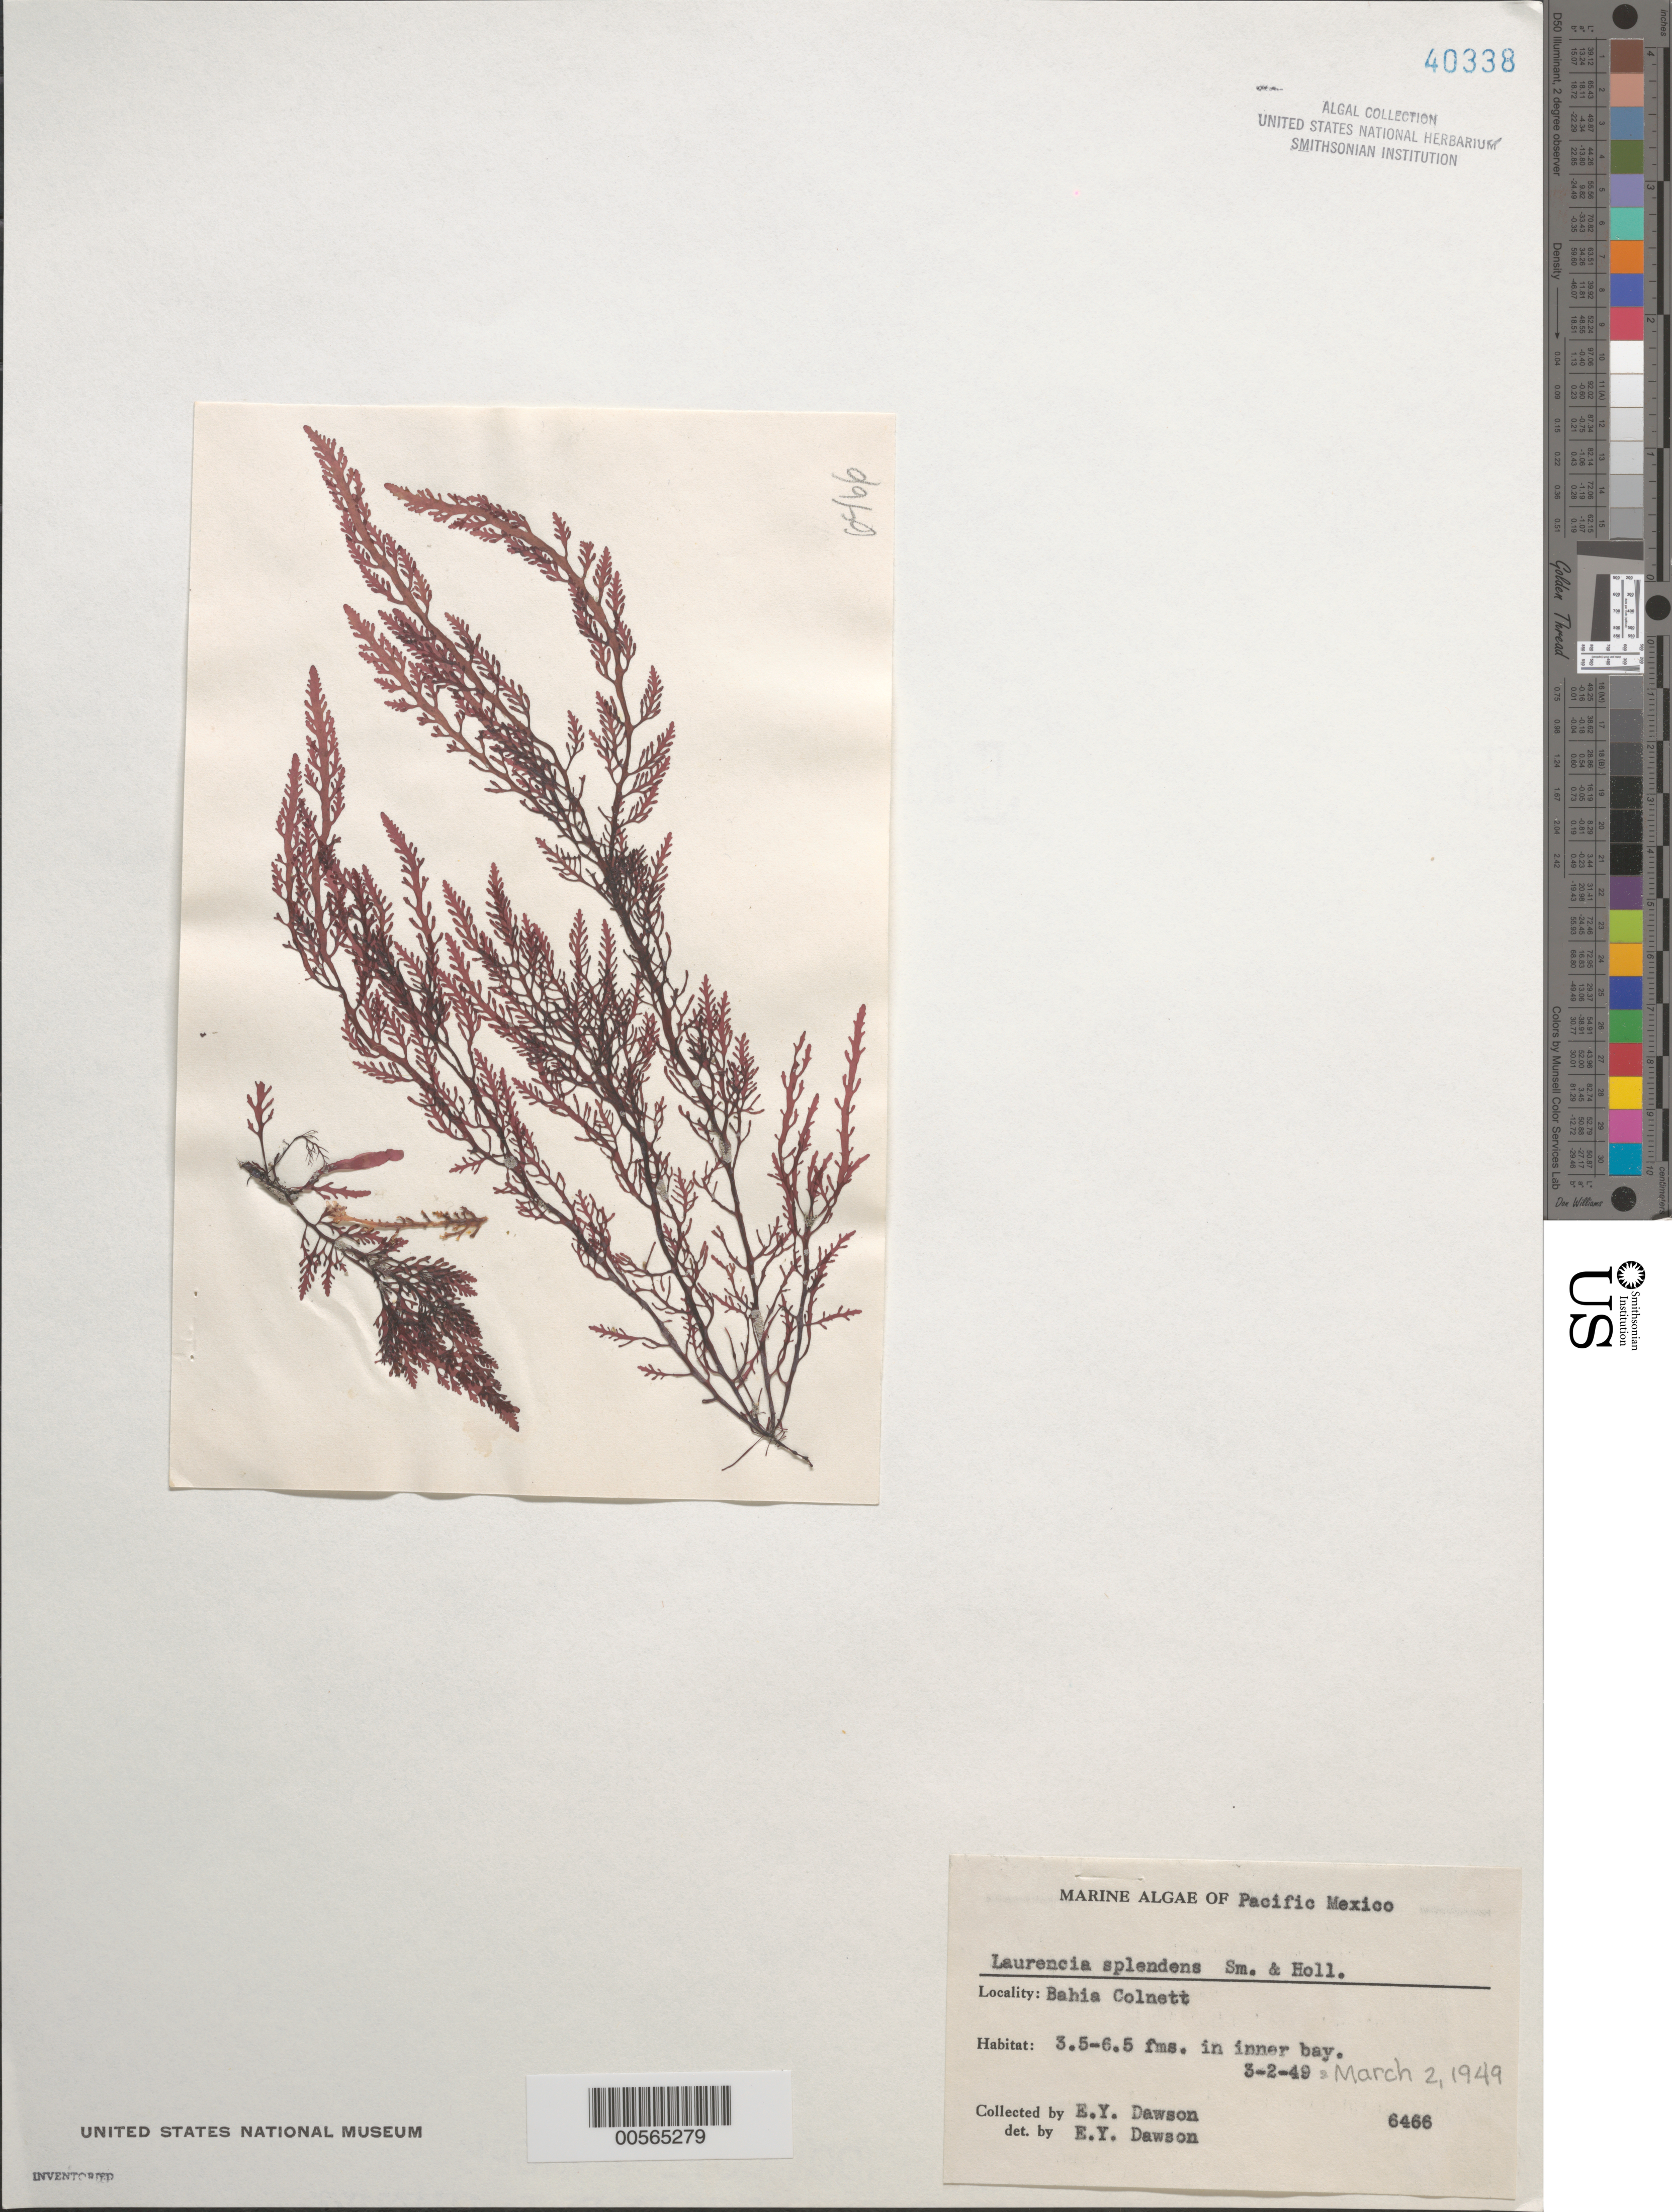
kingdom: Plantae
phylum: Rhodophyta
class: Florideophyceae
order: Ceramiales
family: Rhodomelaceae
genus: Osmundea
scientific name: Osmundea splendens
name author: (Hollenb.) K.W. Nam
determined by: Algae name updating Project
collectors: E. Y. Dawson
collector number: EYD 6466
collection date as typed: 02 Mar 1939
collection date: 1939-03-02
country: Mexico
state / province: Baja California Norte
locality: Bahia Colnett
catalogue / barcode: US 40338